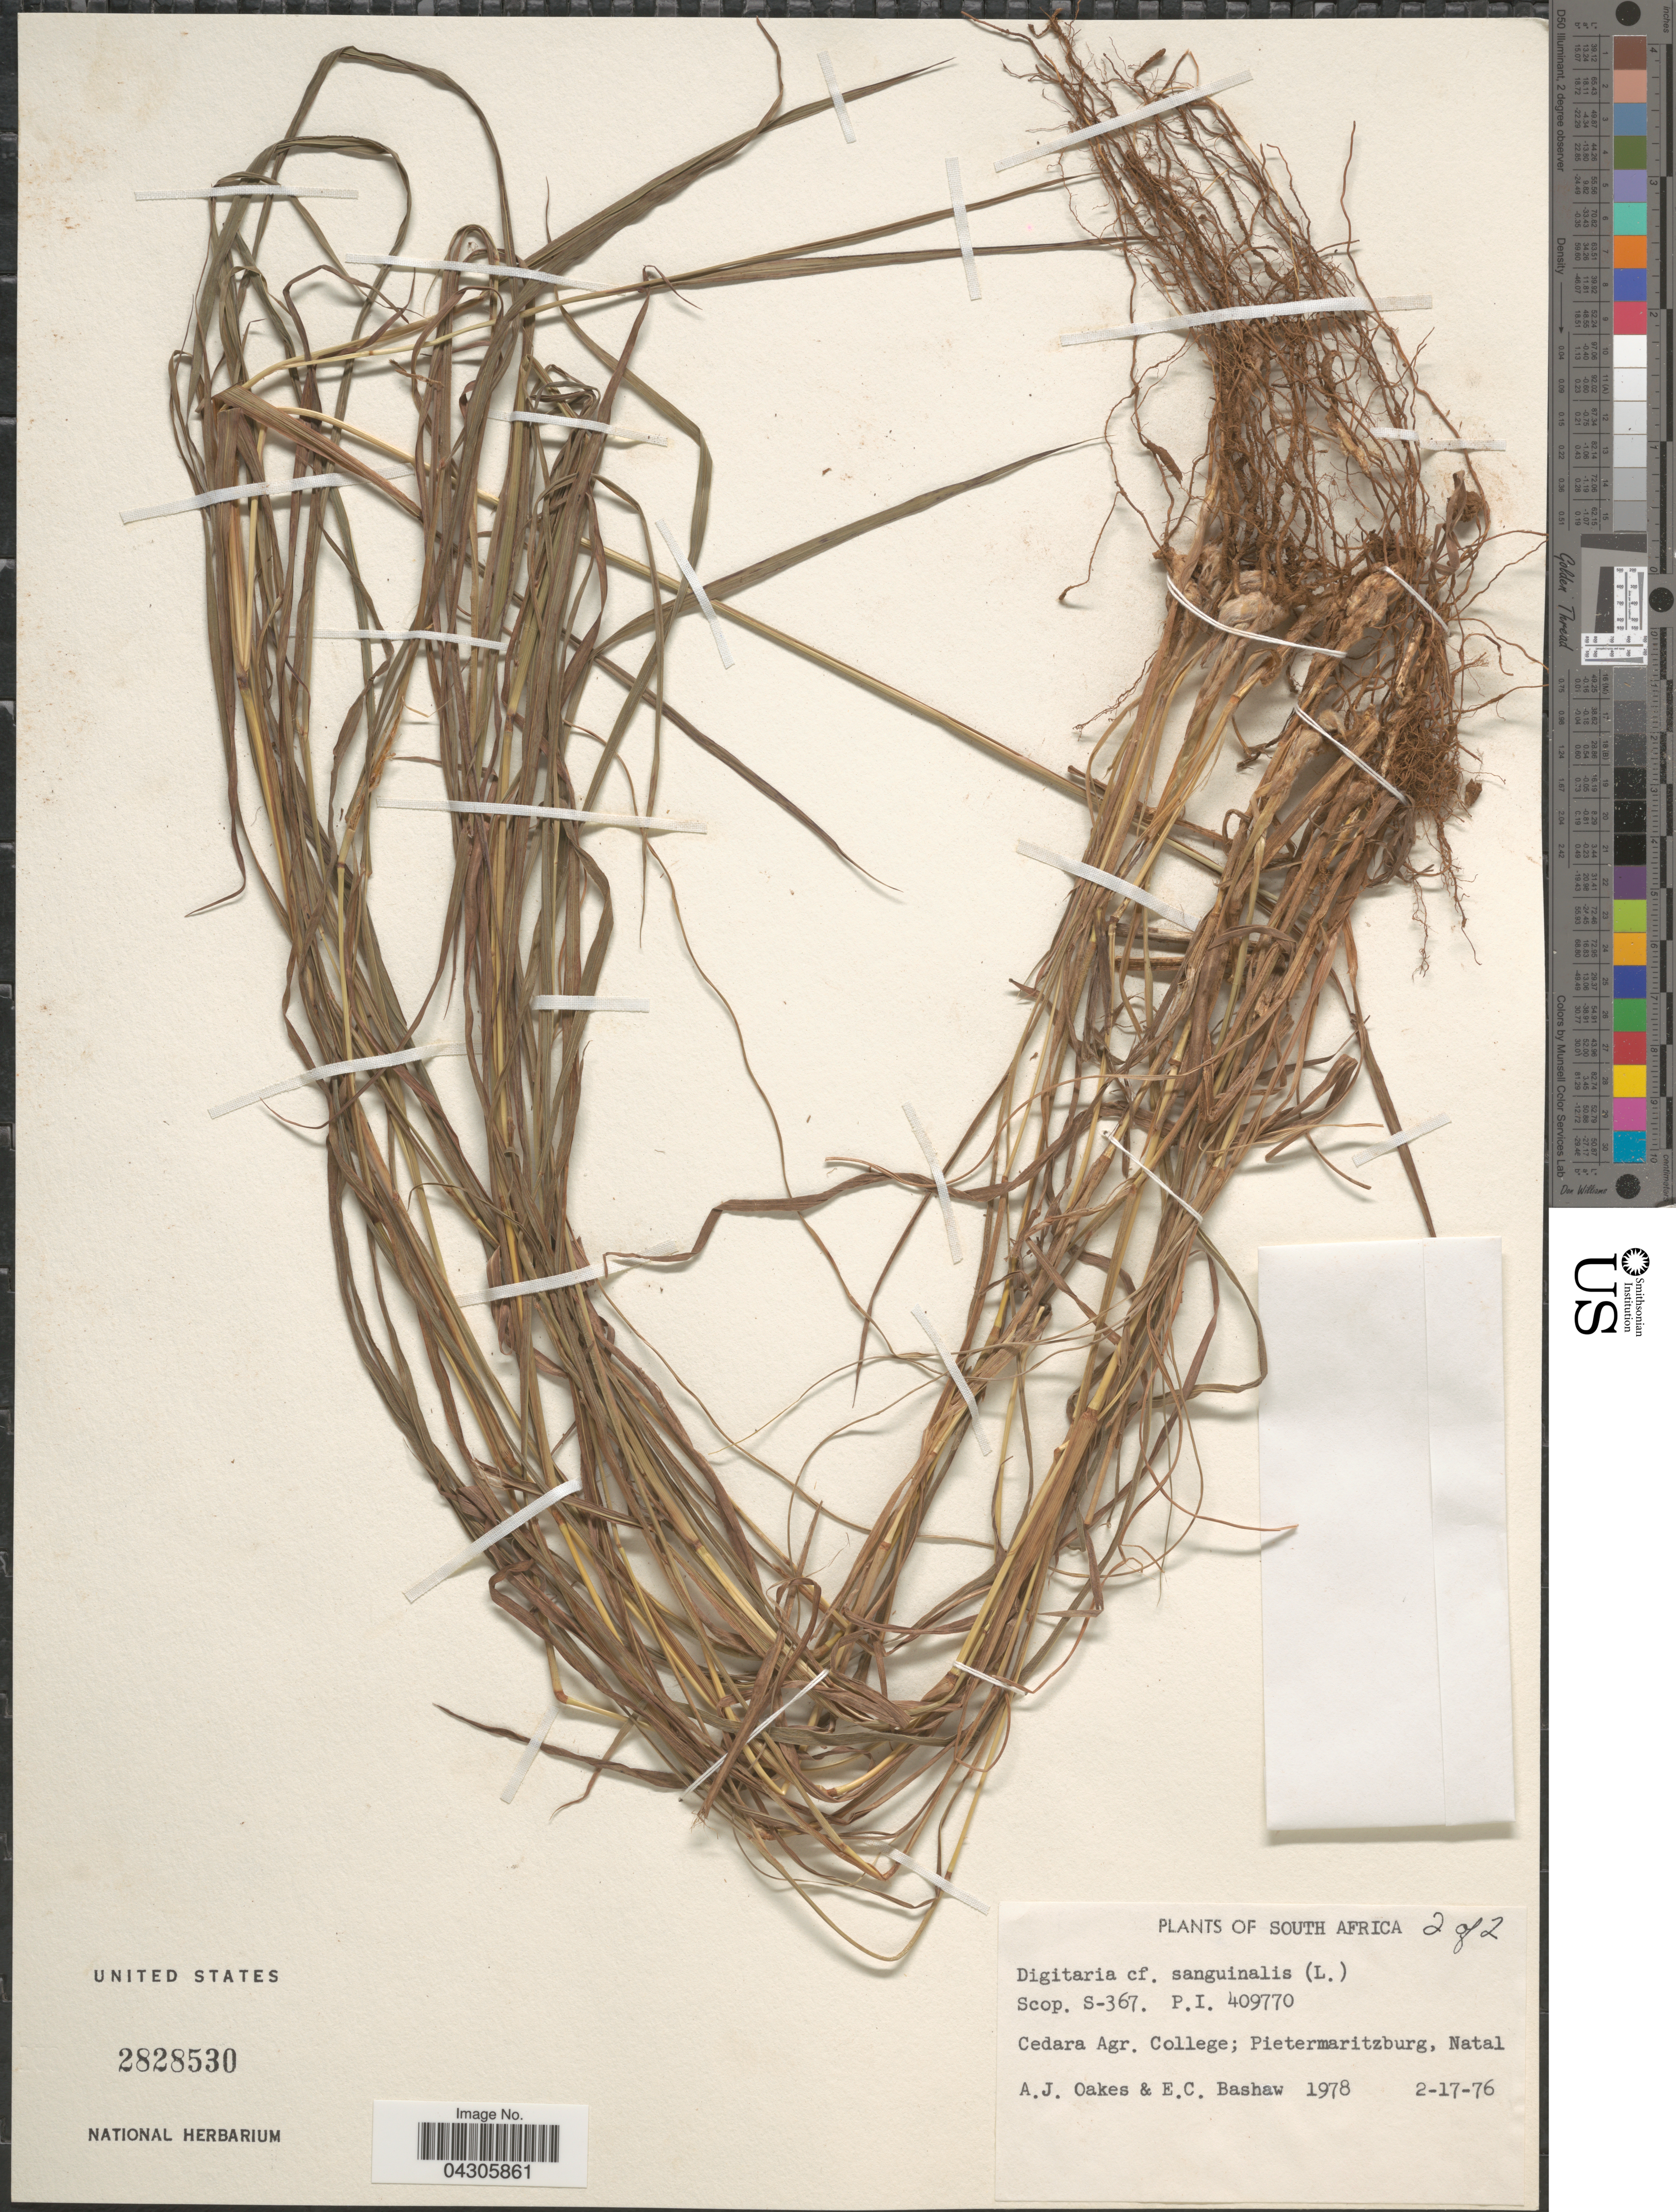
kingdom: Plantae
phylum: Tracheophyta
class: Liliopsida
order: Poales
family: Poaceae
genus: Digitaria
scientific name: Digitaria sanguinalis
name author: (L.) Scop.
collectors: A. Oakes & E. Bashaw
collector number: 1978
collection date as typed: Transcribed d/m/y: 17/2/76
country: South Africa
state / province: KwaZulu-Natal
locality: Cedara Agr. College; Pietermaritzburg, Natal.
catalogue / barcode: US 2828530